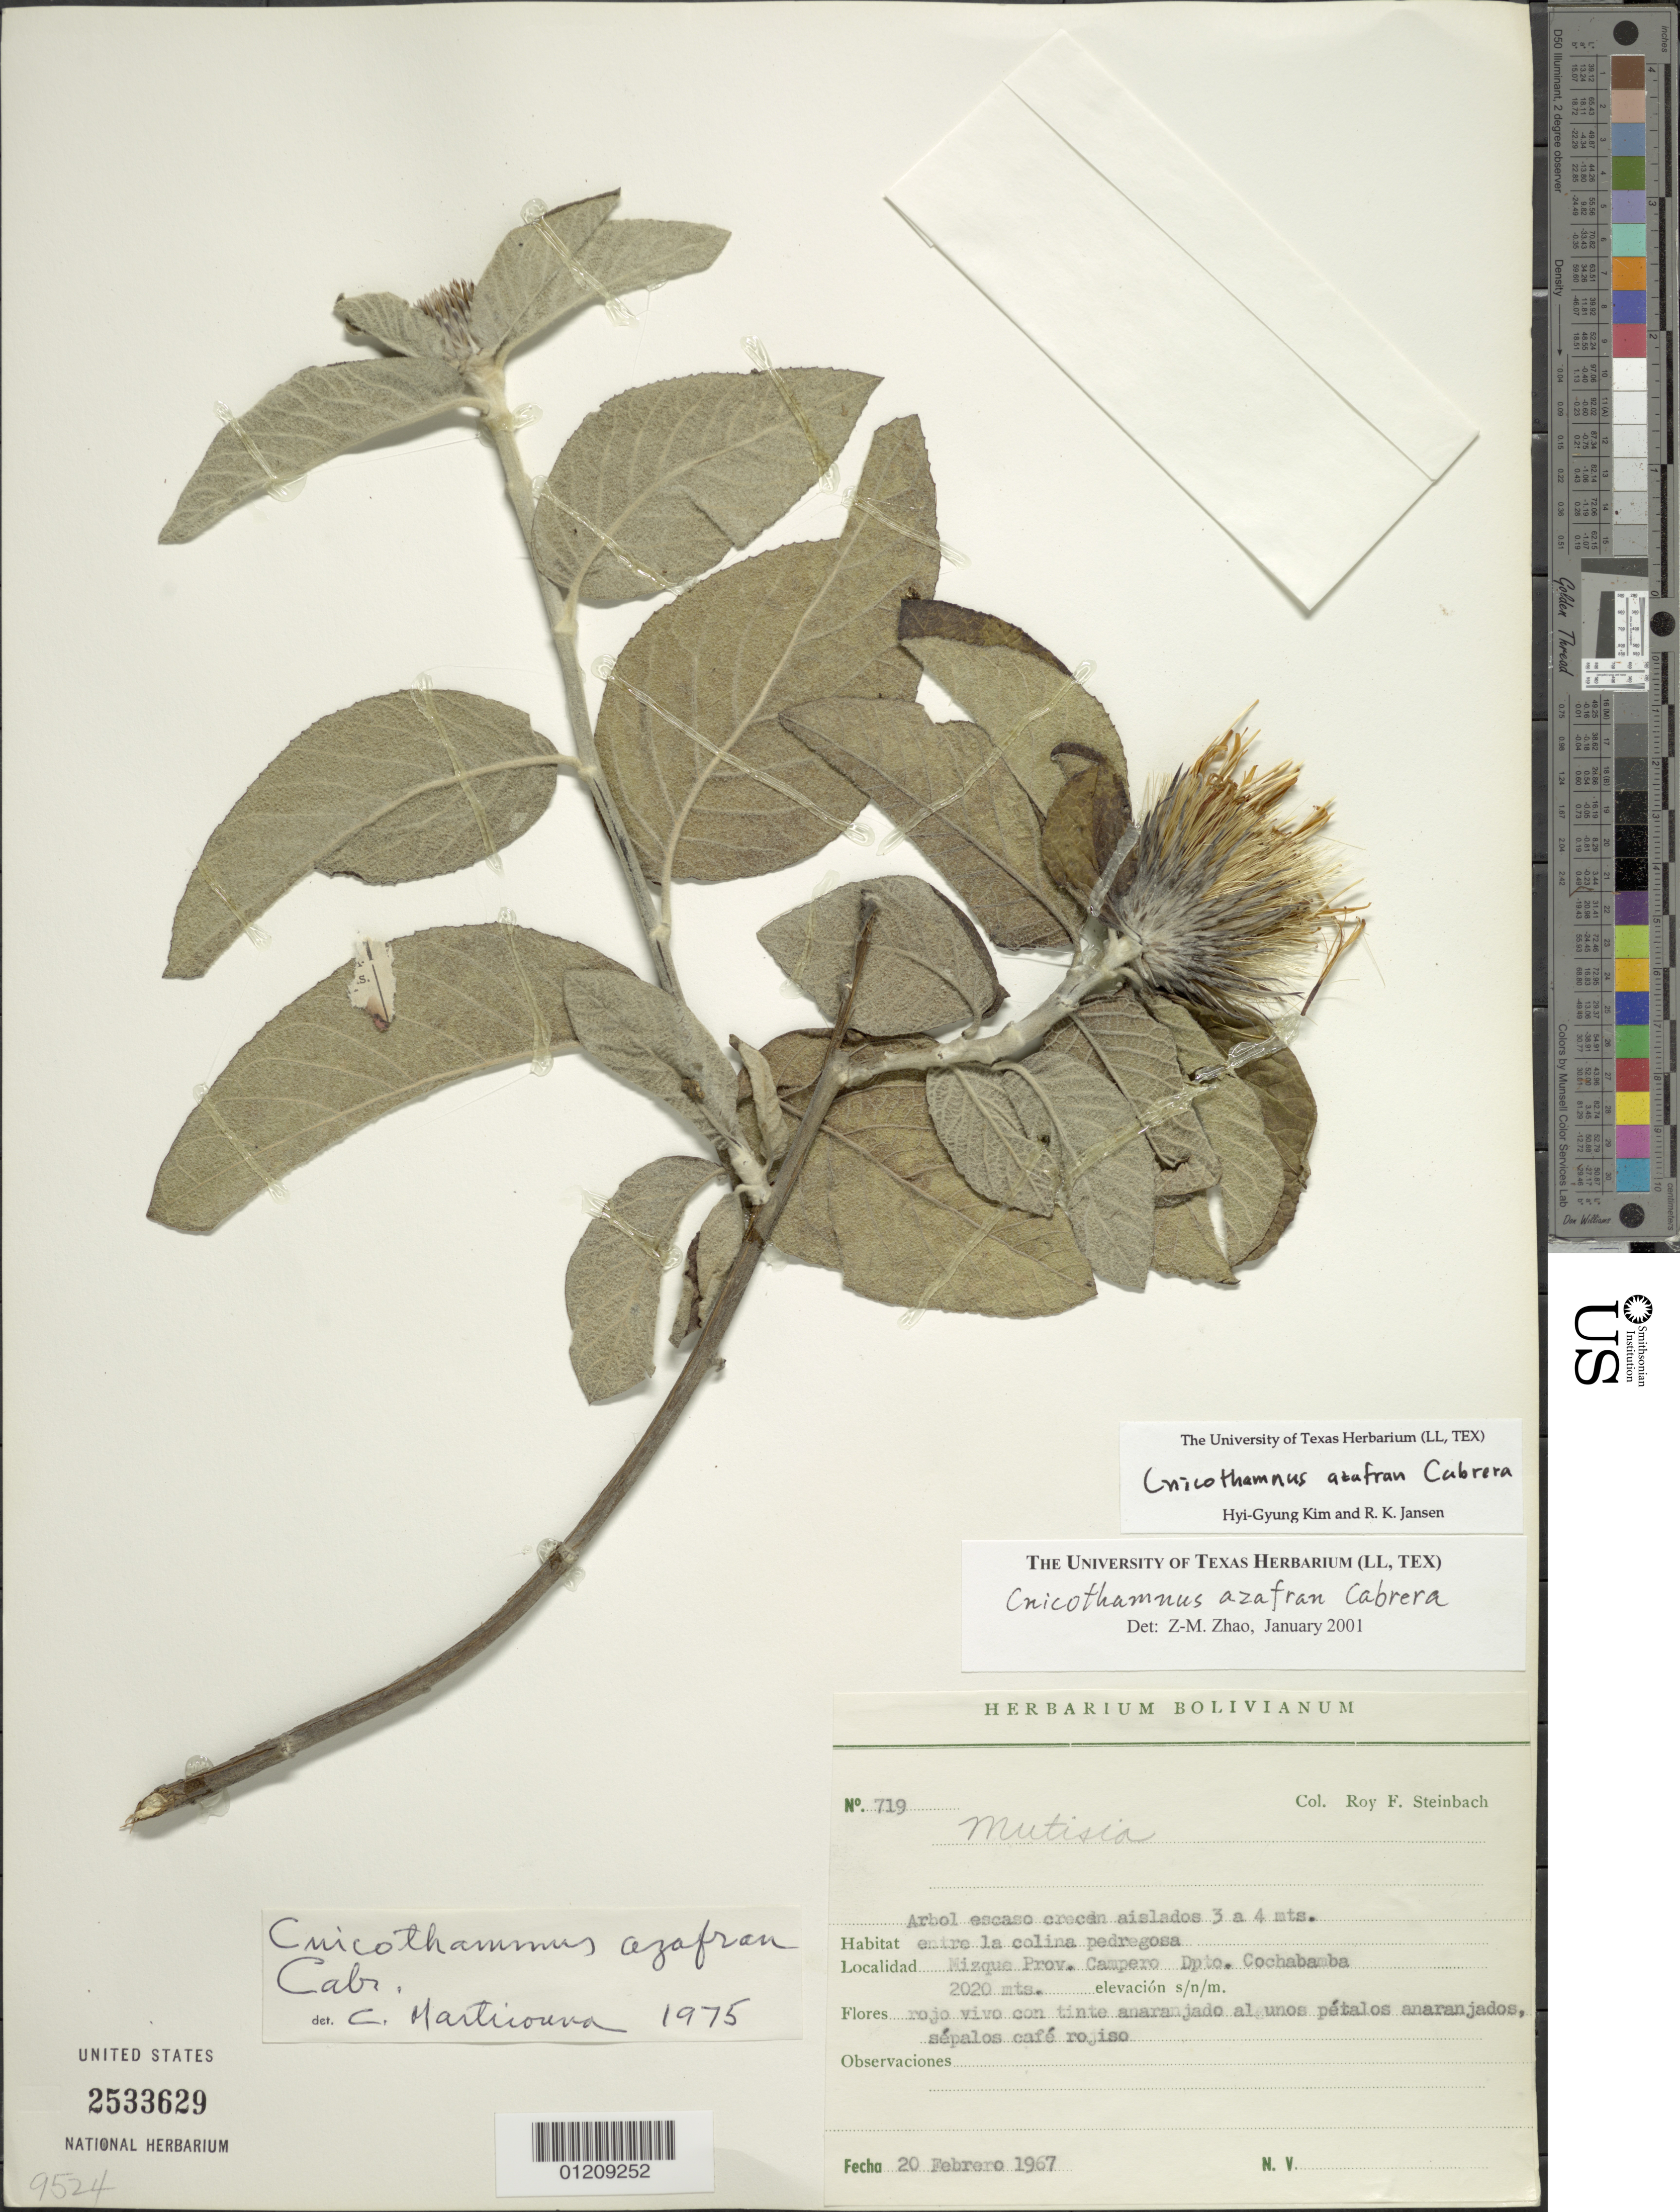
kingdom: Plantae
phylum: Tracheophyta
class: Magnoliopsida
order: Asterales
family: Asteraceae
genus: Cnicothamnus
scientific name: Cnicothamnus azafran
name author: (Cabrera) Cabrera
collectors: R. F. Steinbach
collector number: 719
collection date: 1967-02-20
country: Bolivia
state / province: Cochabamba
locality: Prov. Mizque, Campero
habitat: Entre la colina pedregosa, arbol escaso crecen aislados 3 a 4 mts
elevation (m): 2020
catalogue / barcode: US 2533629